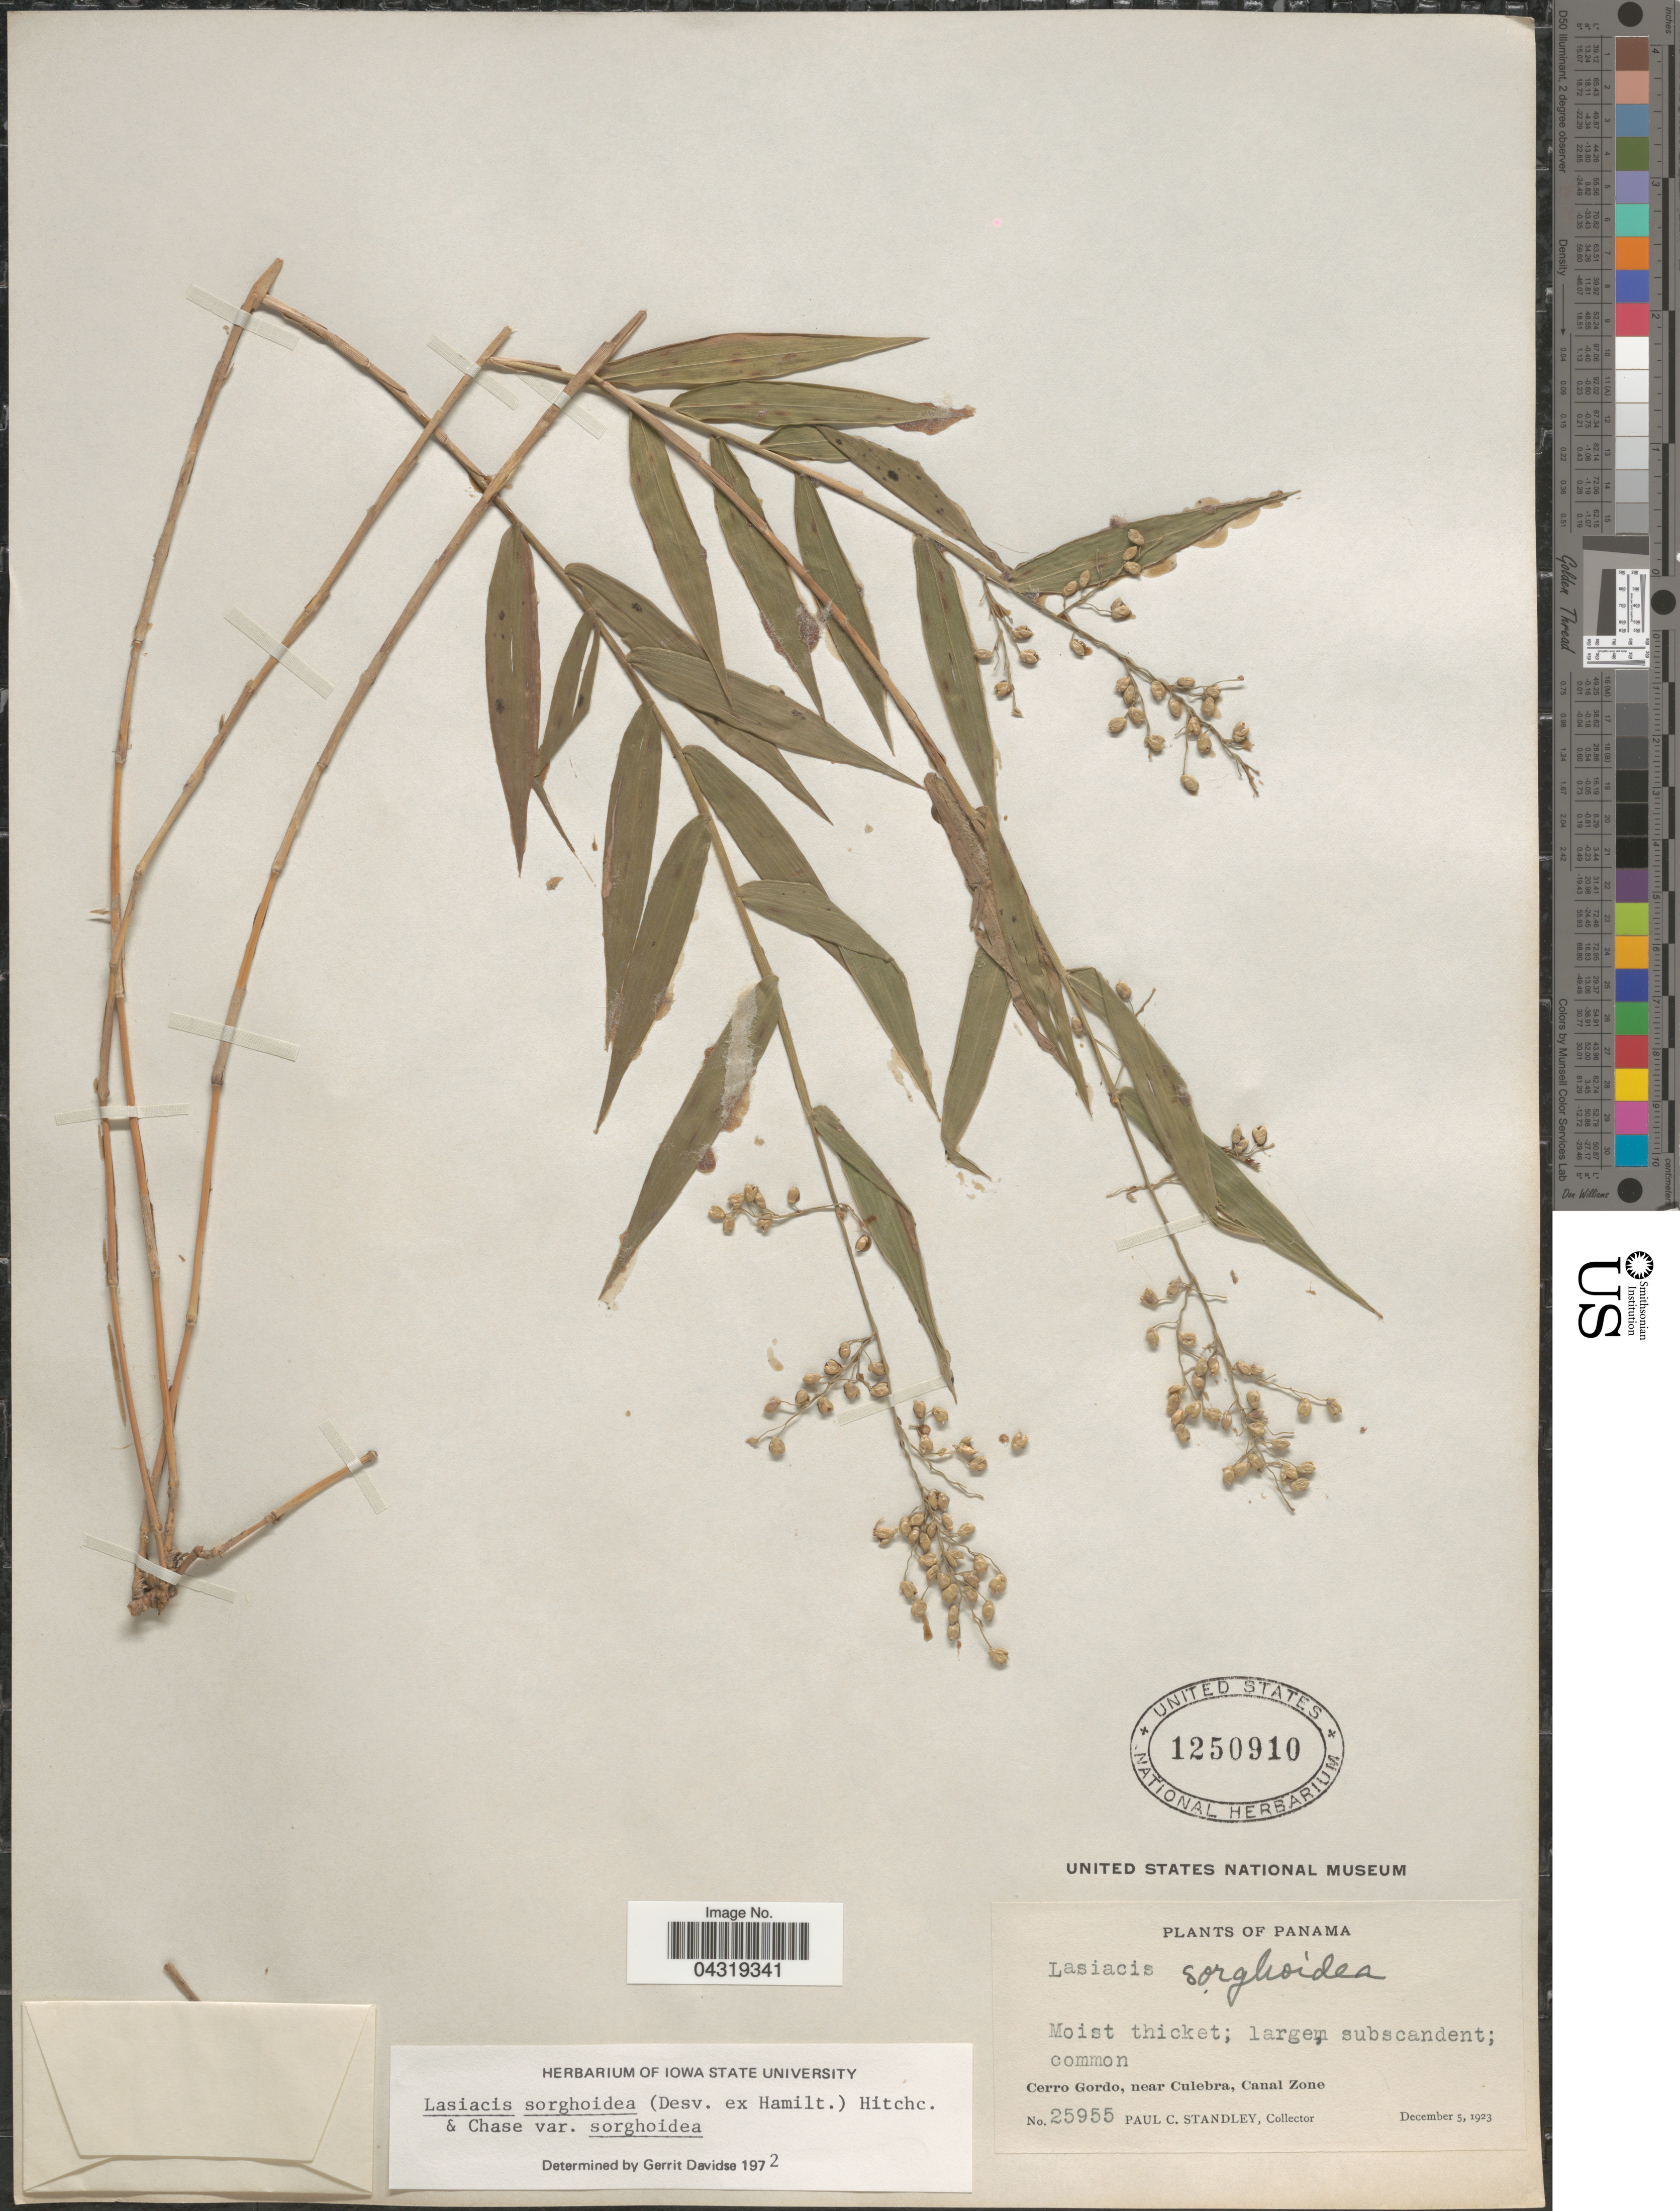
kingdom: Plantae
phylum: Tracheophyta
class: Liliopsida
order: Poales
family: Poaceae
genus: Lasiacis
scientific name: Lasiacis sorghoidea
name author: (Desv. ex Ham.) Hitchc. & Chase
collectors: P. C. Standley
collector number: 25955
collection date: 1923-12-05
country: Panama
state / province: Colón / Panamá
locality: Cerro Gordo, near Culebra, Canal Zone.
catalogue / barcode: US 1250910